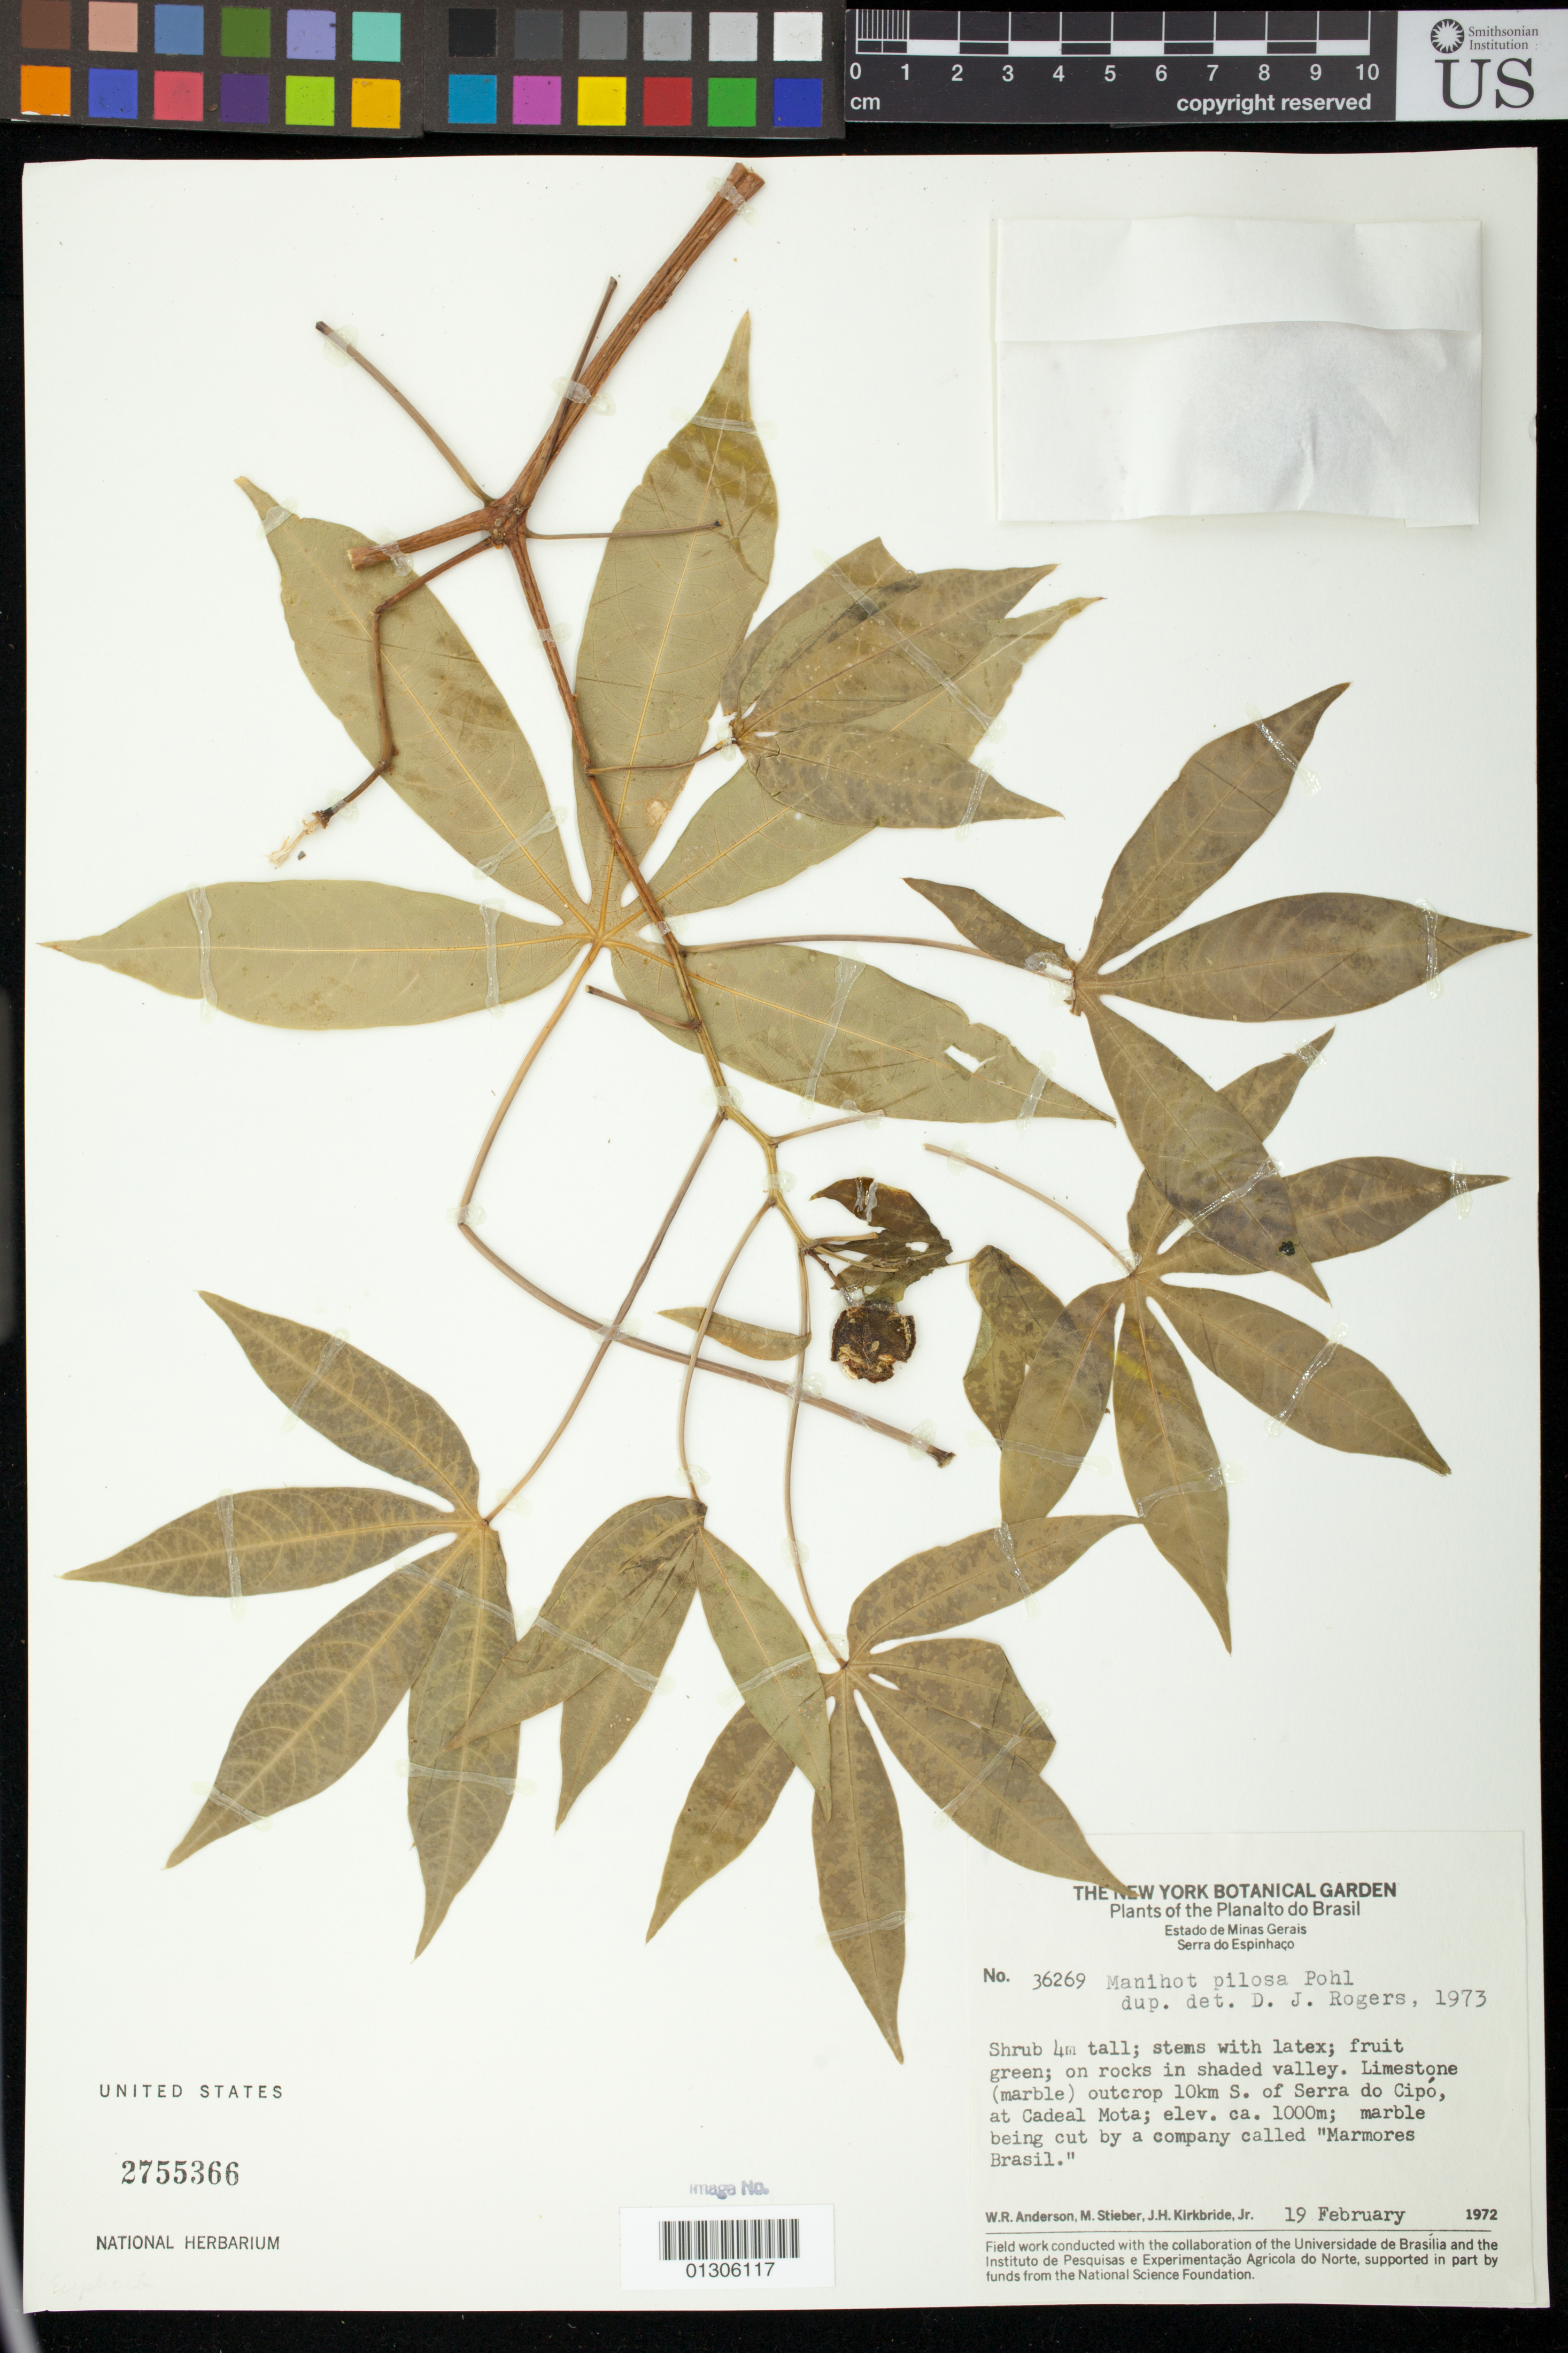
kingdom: Plantae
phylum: Tracheophyta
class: Magnoliopsida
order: Malpighiales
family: Euphorbiaceae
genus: Manihot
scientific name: Manihot sp.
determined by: Mendoza, M.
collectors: W. R. Anderson, M. T. Stieber & J. H. Kirkbride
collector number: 36269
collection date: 1972-02-19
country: Brazil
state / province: Minas Gerais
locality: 10km S. of Serra do Cipo, at Cadeal Mota;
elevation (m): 1000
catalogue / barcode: US 2755366